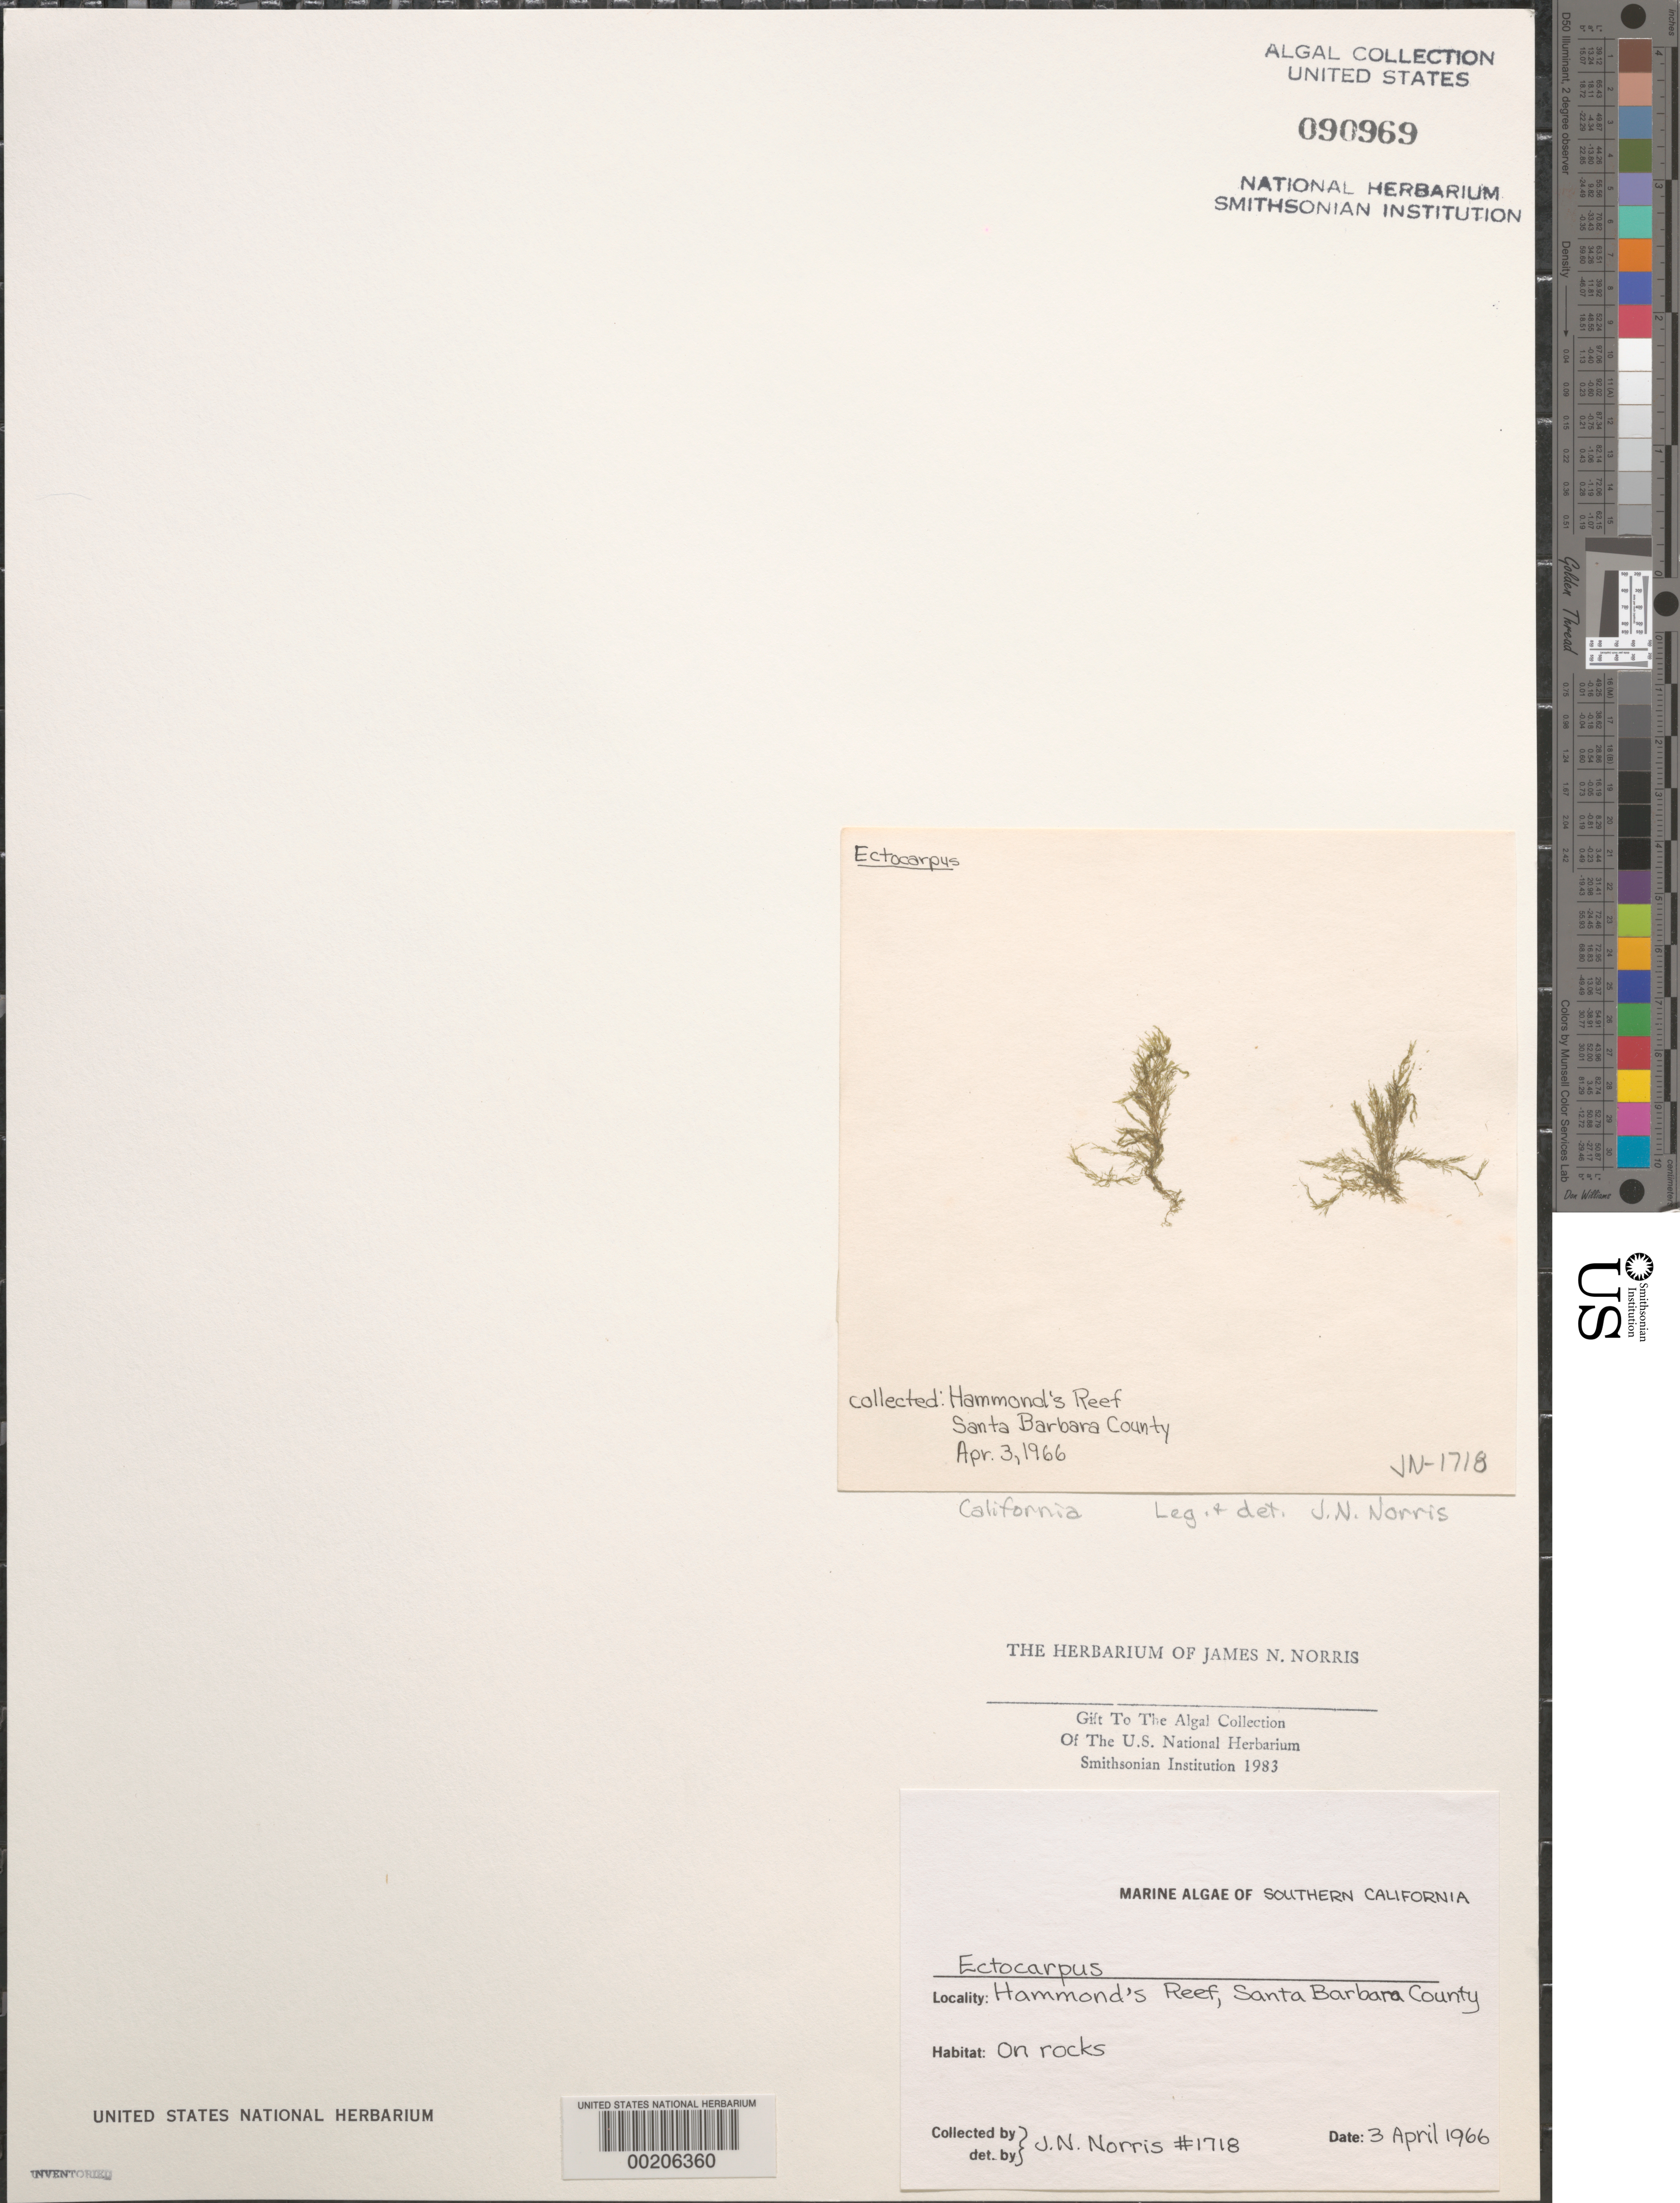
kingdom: Chromista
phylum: Ochrophyta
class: Phaeophyceae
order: Ectocarpales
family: Ectocarpaceae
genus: Ectocarpus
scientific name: Ectocarpus sp.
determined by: Norris, James N.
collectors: J. N. Norris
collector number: JN-1718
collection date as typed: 03 Apr 1966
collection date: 1966-04-03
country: United States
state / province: California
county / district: Santa Barbara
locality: Hammond's Reef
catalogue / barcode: US 90969